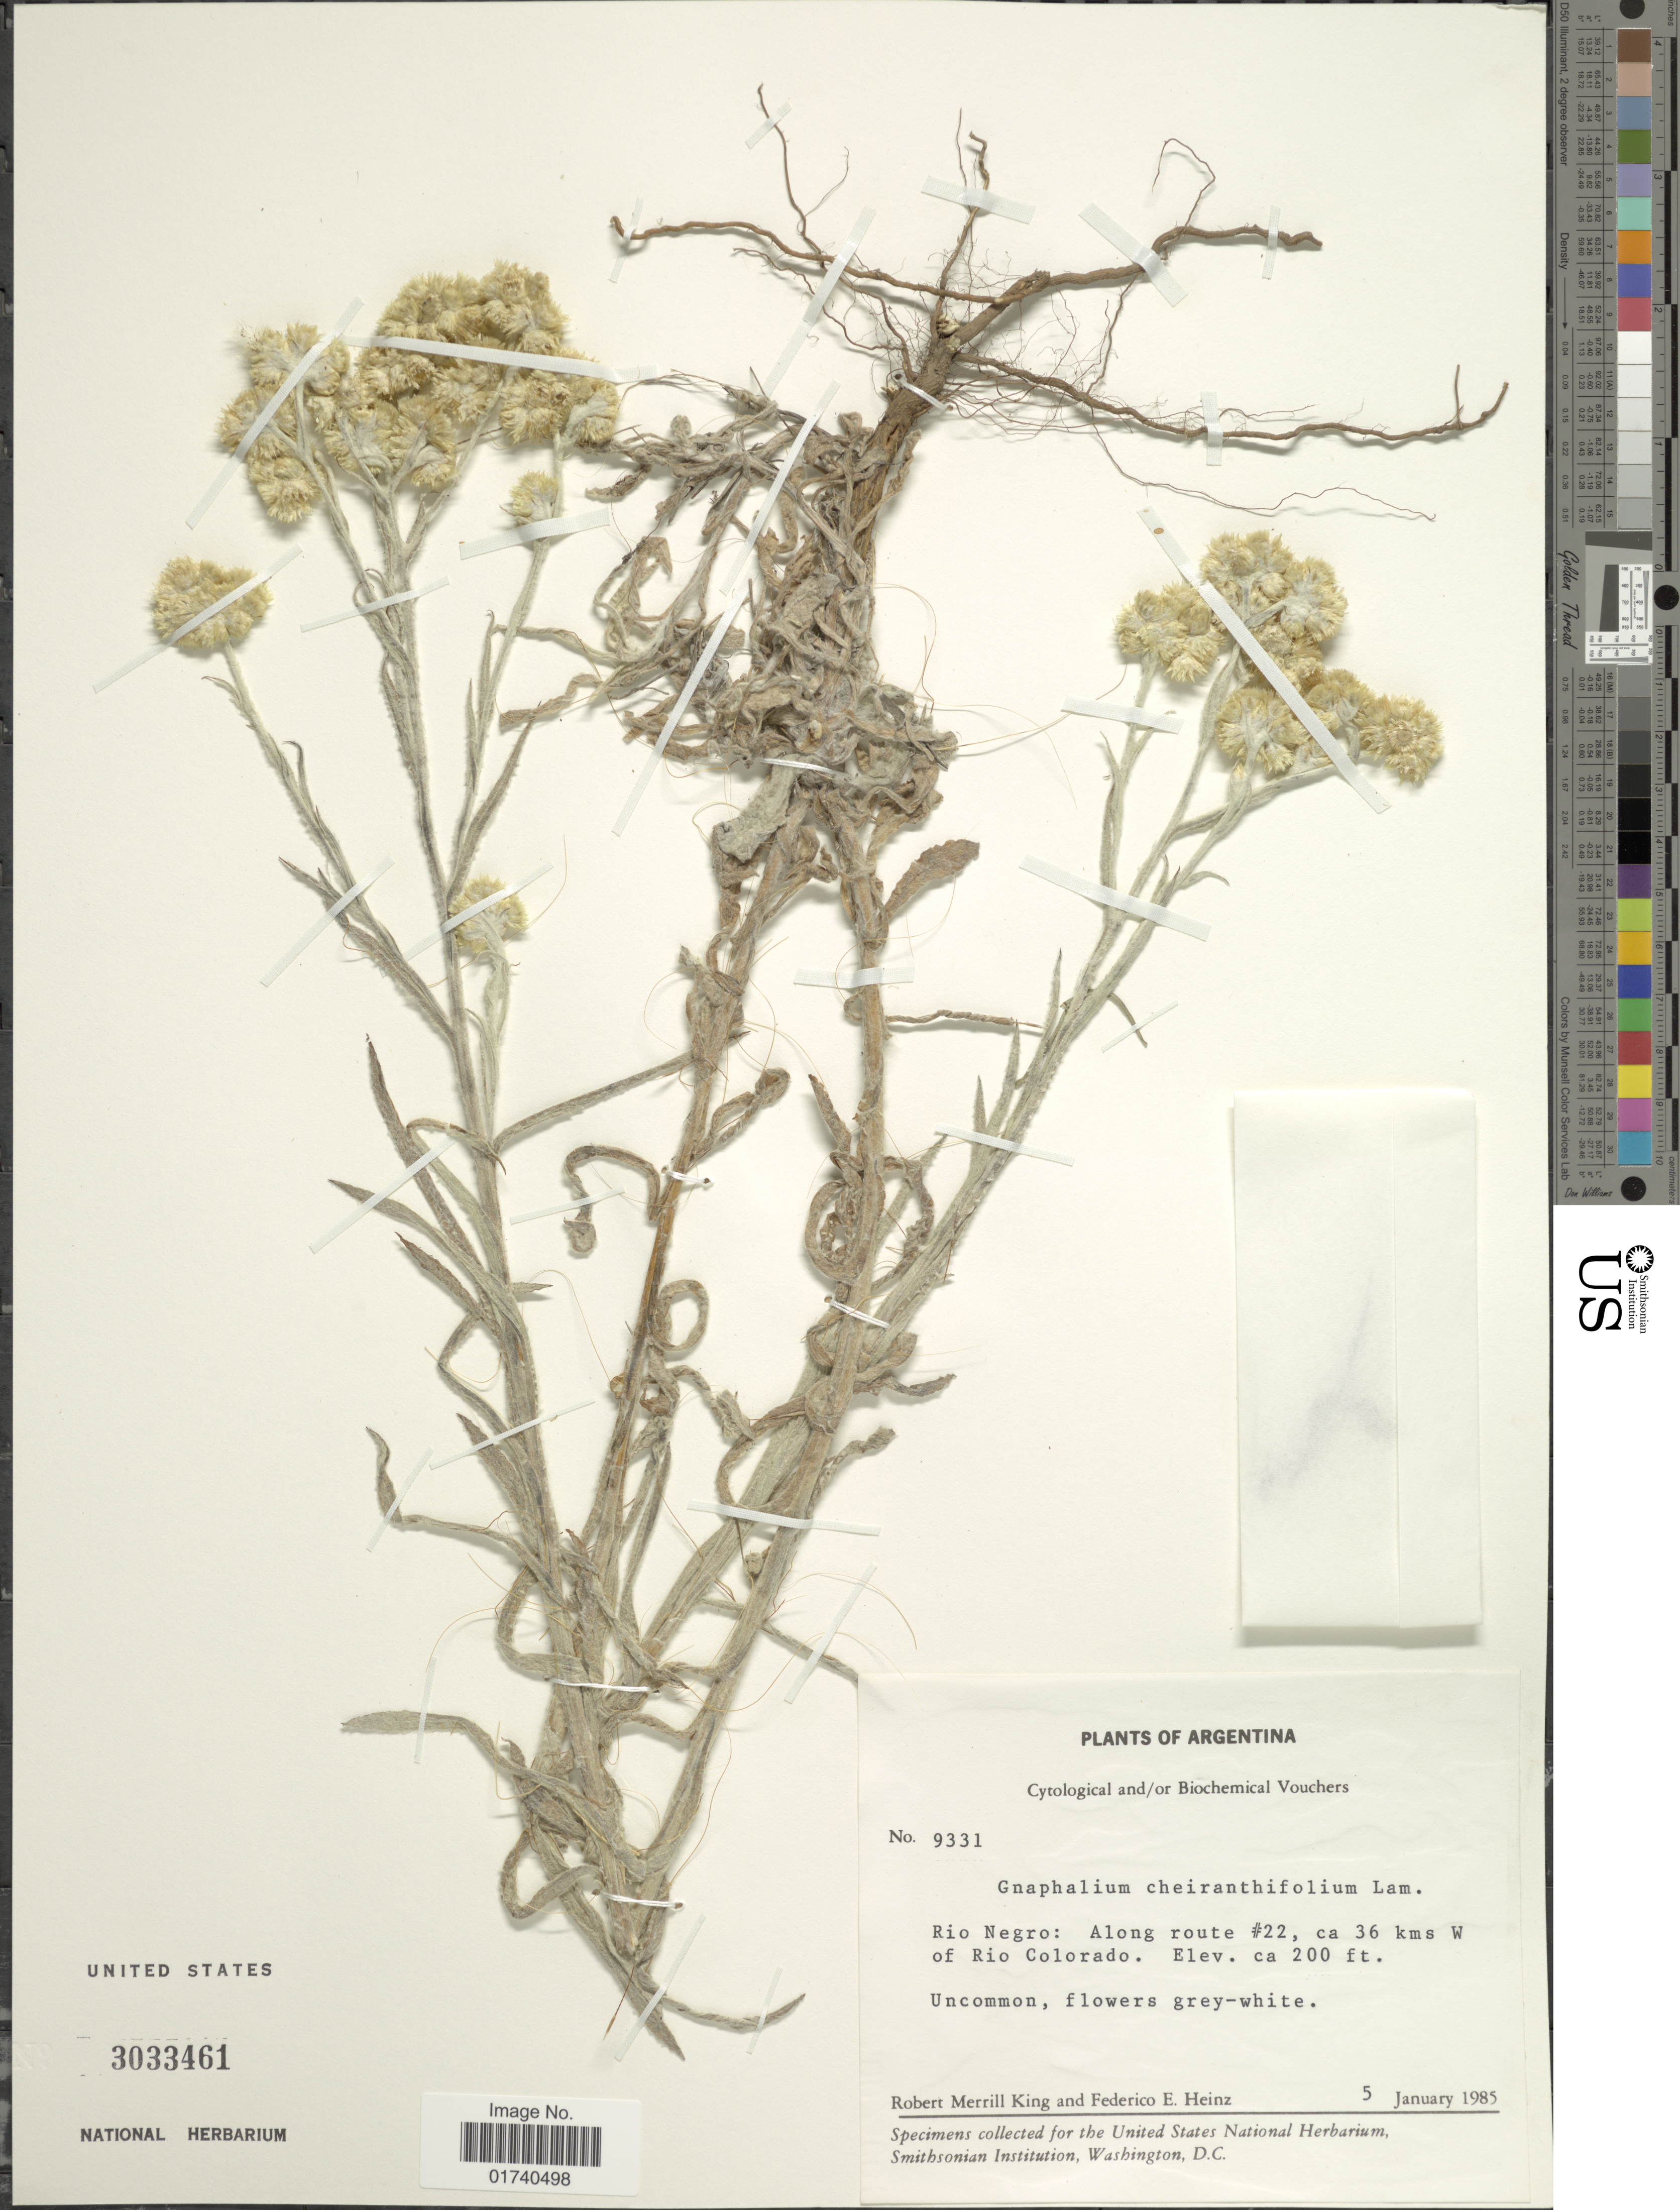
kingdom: Plantae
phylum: Tracheophyta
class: Magnoliopsida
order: Asterales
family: Asteraceae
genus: Pseudognaphalium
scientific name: Pseudognaphalium cheiranthifolium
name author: (Lam.) Hilliard & B.L. Burtt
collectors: R. M. King & F. Heinz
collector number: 9331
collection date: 1985-01-05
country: Argentina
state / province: Rio Negro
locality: Along route 322, ca 36 kms W of Rio Colorado.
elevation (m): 61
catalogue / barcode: US 3033461